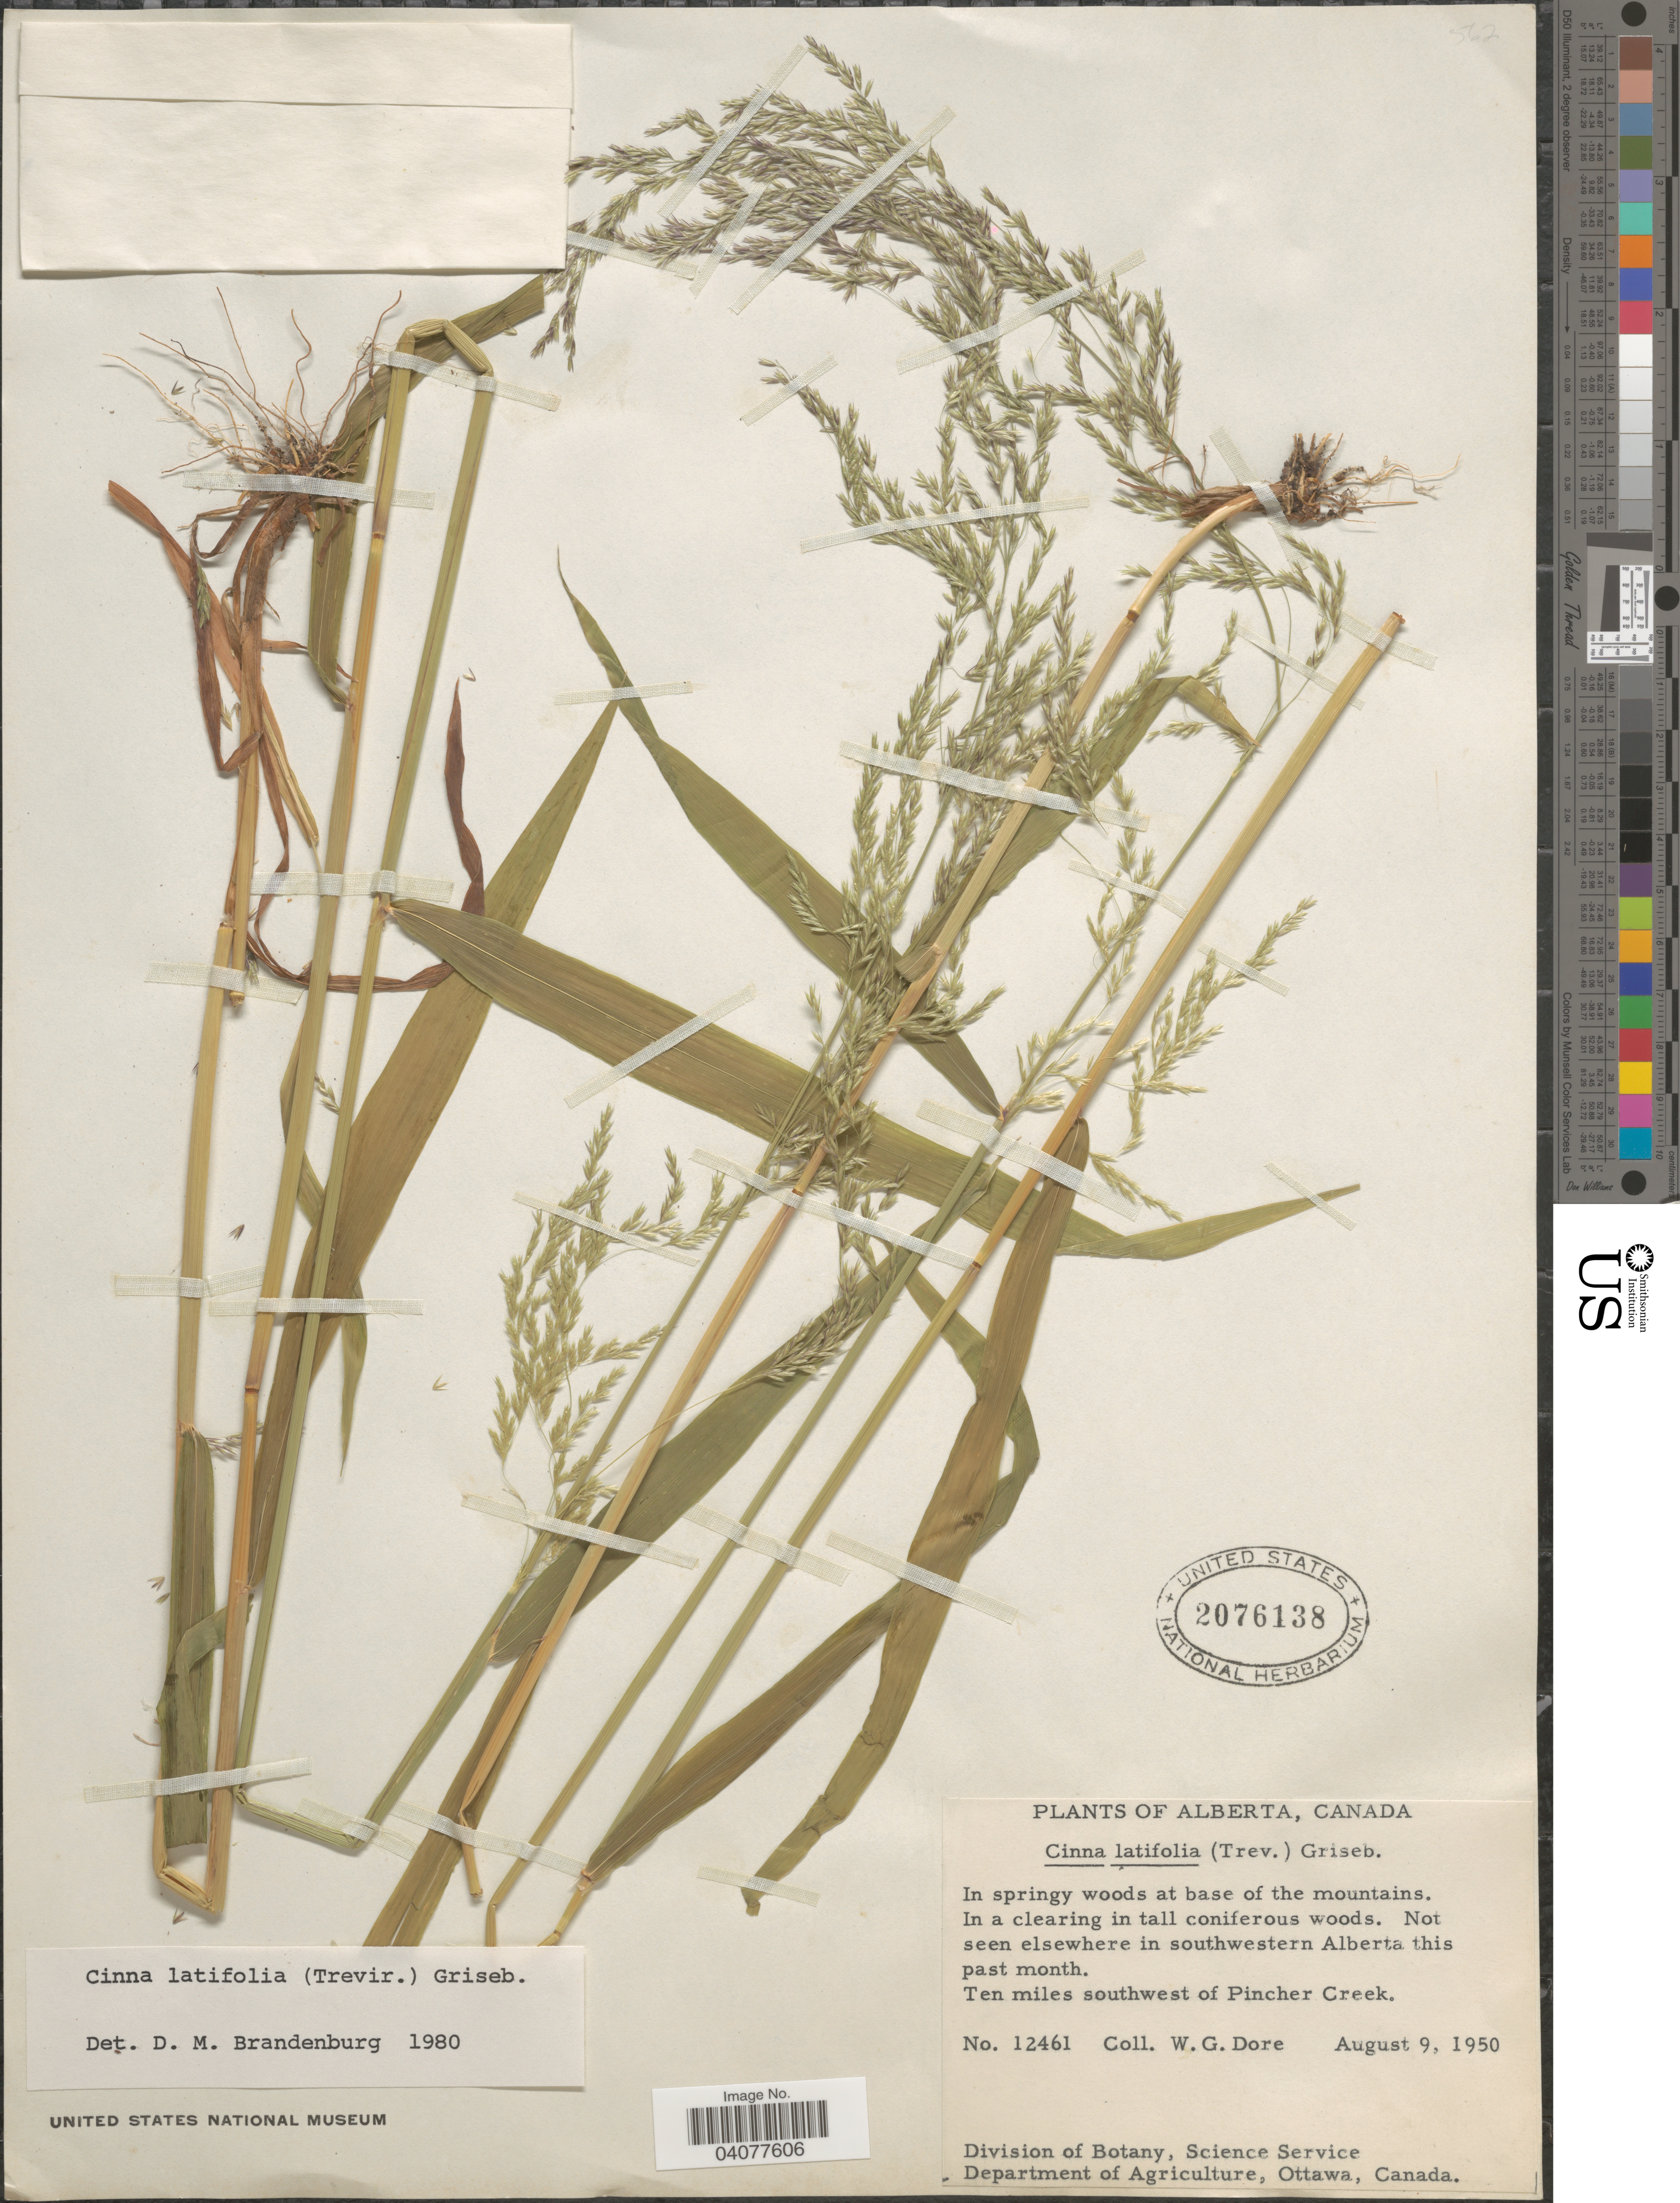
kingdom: Plantae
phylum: Tracheophyta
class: Liliopsida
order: Poales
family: Poaceae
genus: Cinna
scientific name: Cinna latifolia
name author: (Trevir. ex Goeppert) Griseb.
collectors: W. Dore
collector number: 12461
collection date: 1950-08-09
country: Canada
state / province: Alberta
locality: In springy woods at base of the mountains. In a clearing in tall coniferous woods. Ten miles southwest of Pincher Creek.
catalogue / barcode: US 2076138